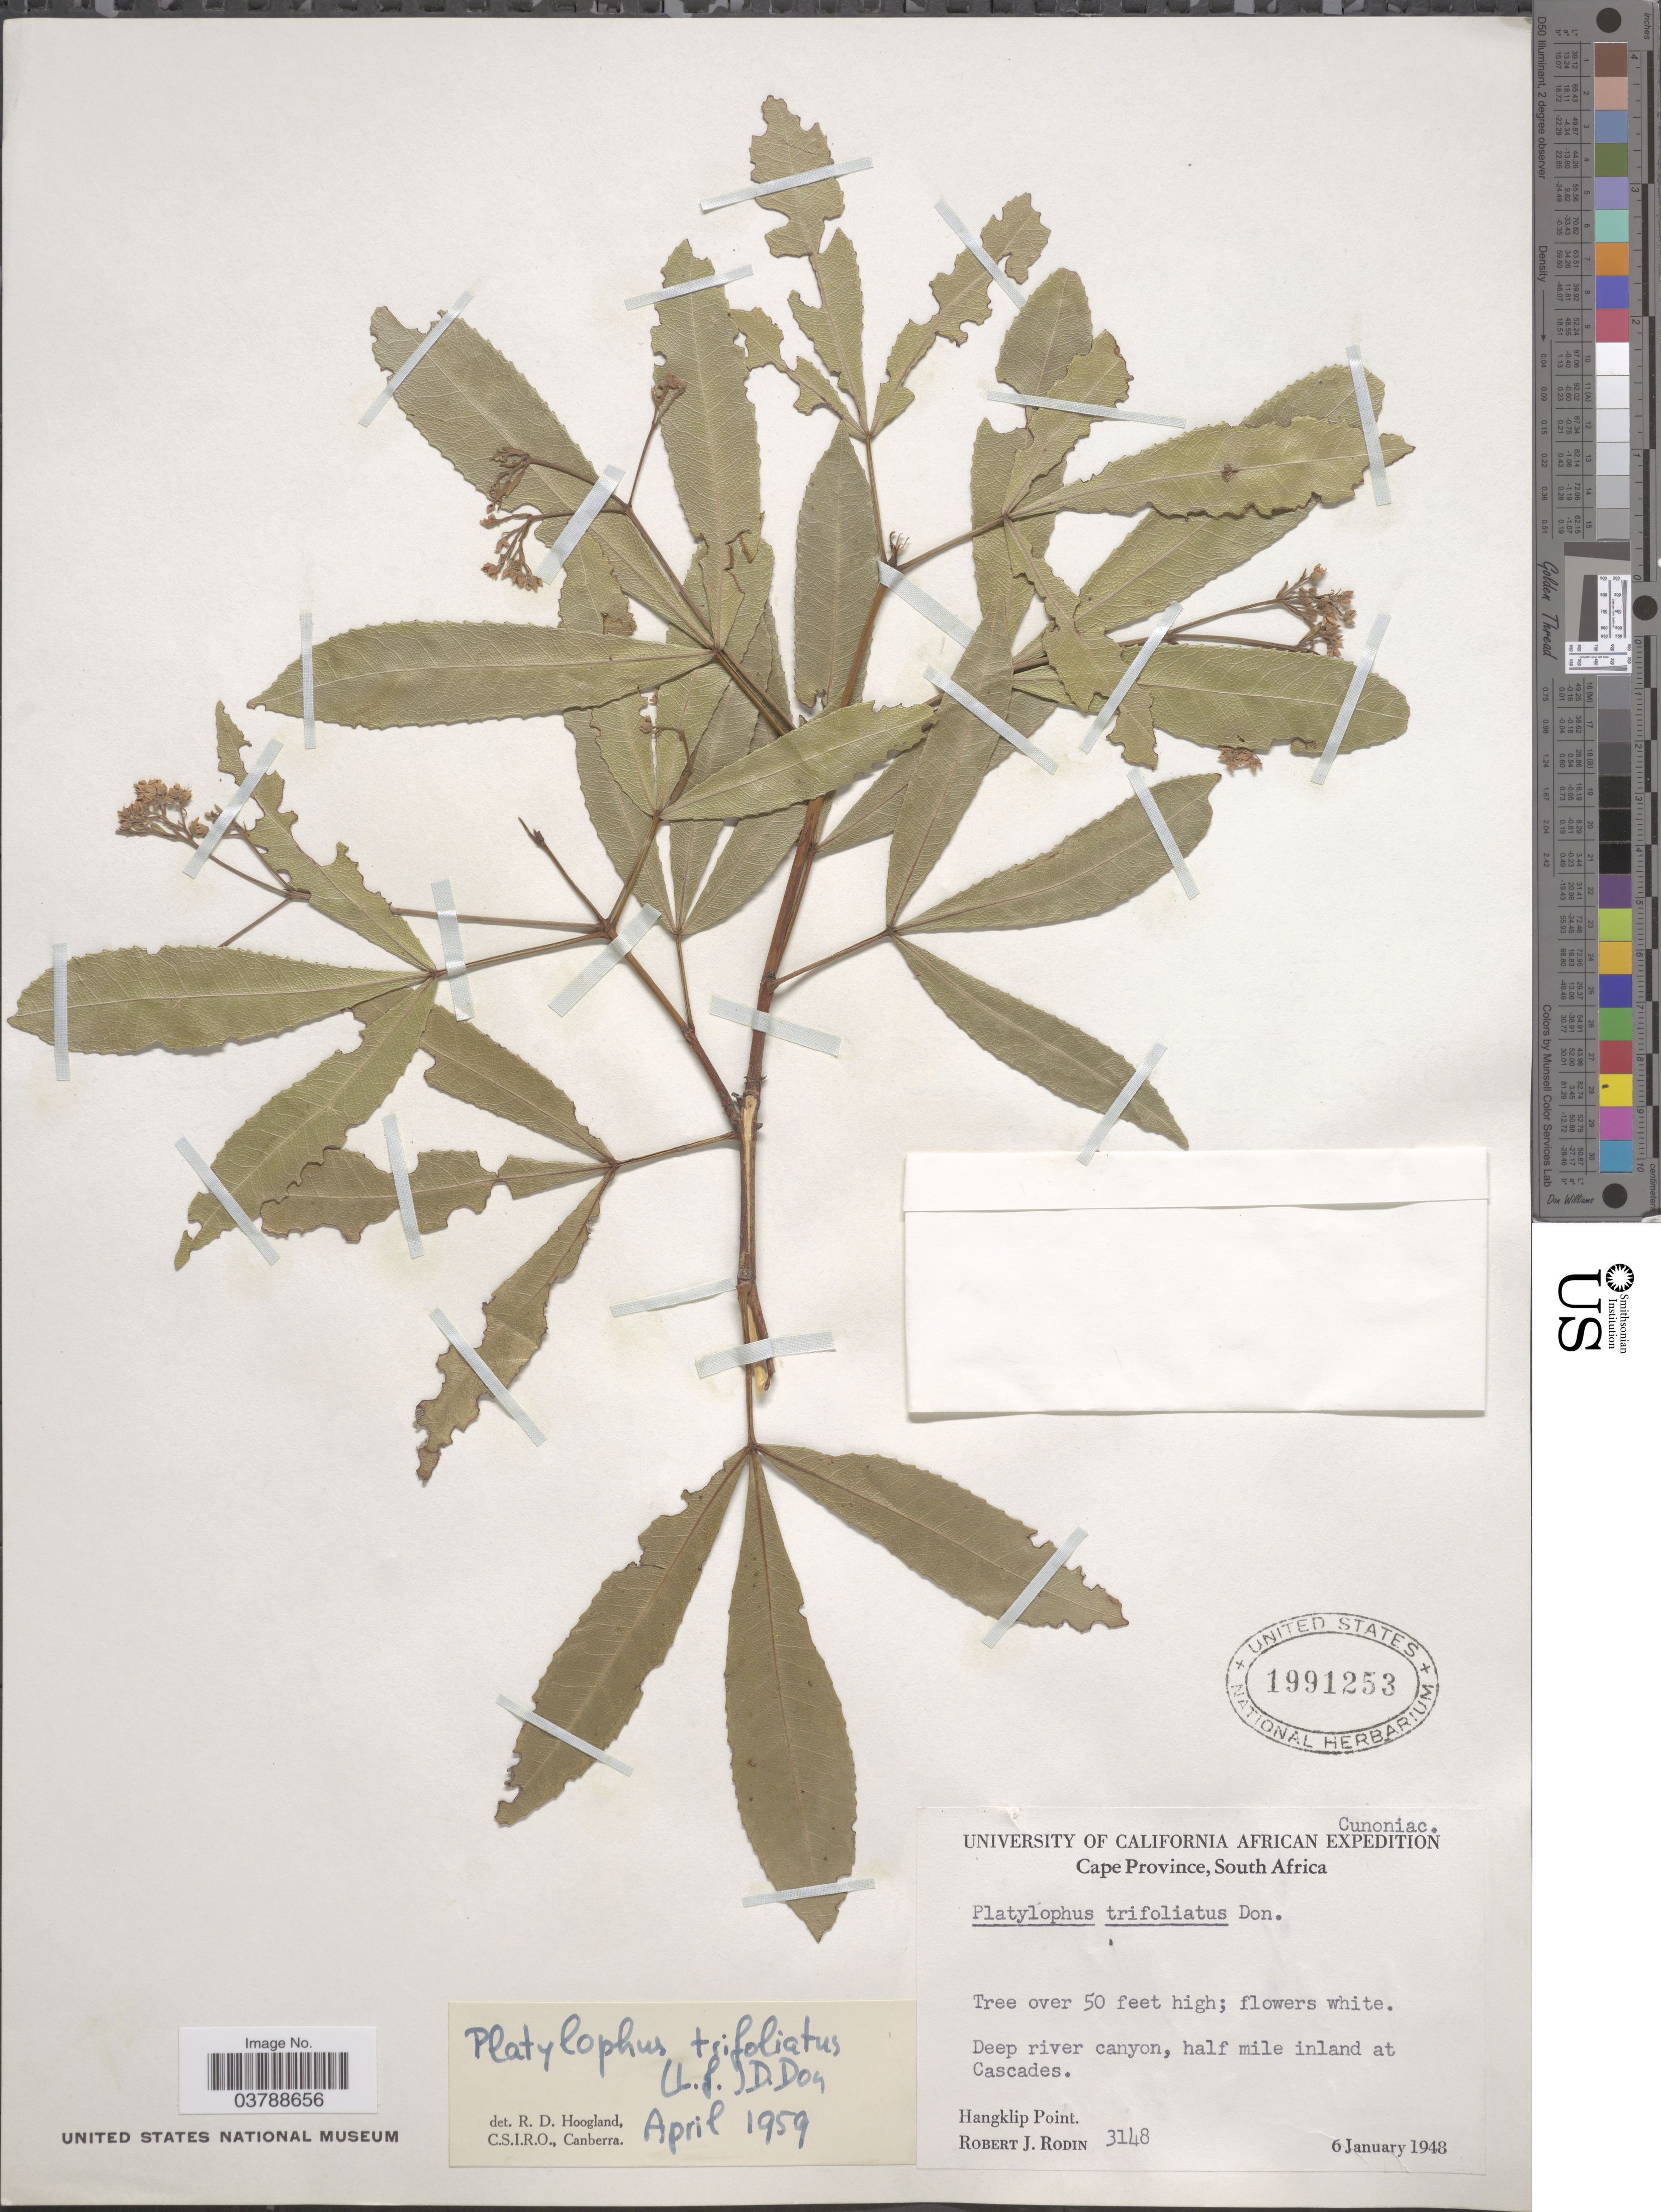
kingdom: Plantae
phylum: Tracheophyta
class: Magnoliopsida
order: Oxalidales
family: Cunoniaceae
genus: Platylophus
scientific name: Platylophus trifoliatus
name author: (L. f.) D. Don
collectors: R. J. Rodin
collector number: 3148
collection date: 1948-01-06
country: South Africa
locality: Deep river canyon, half mile inland at Cascades. Hangklip Point.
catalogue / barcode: US 1991253